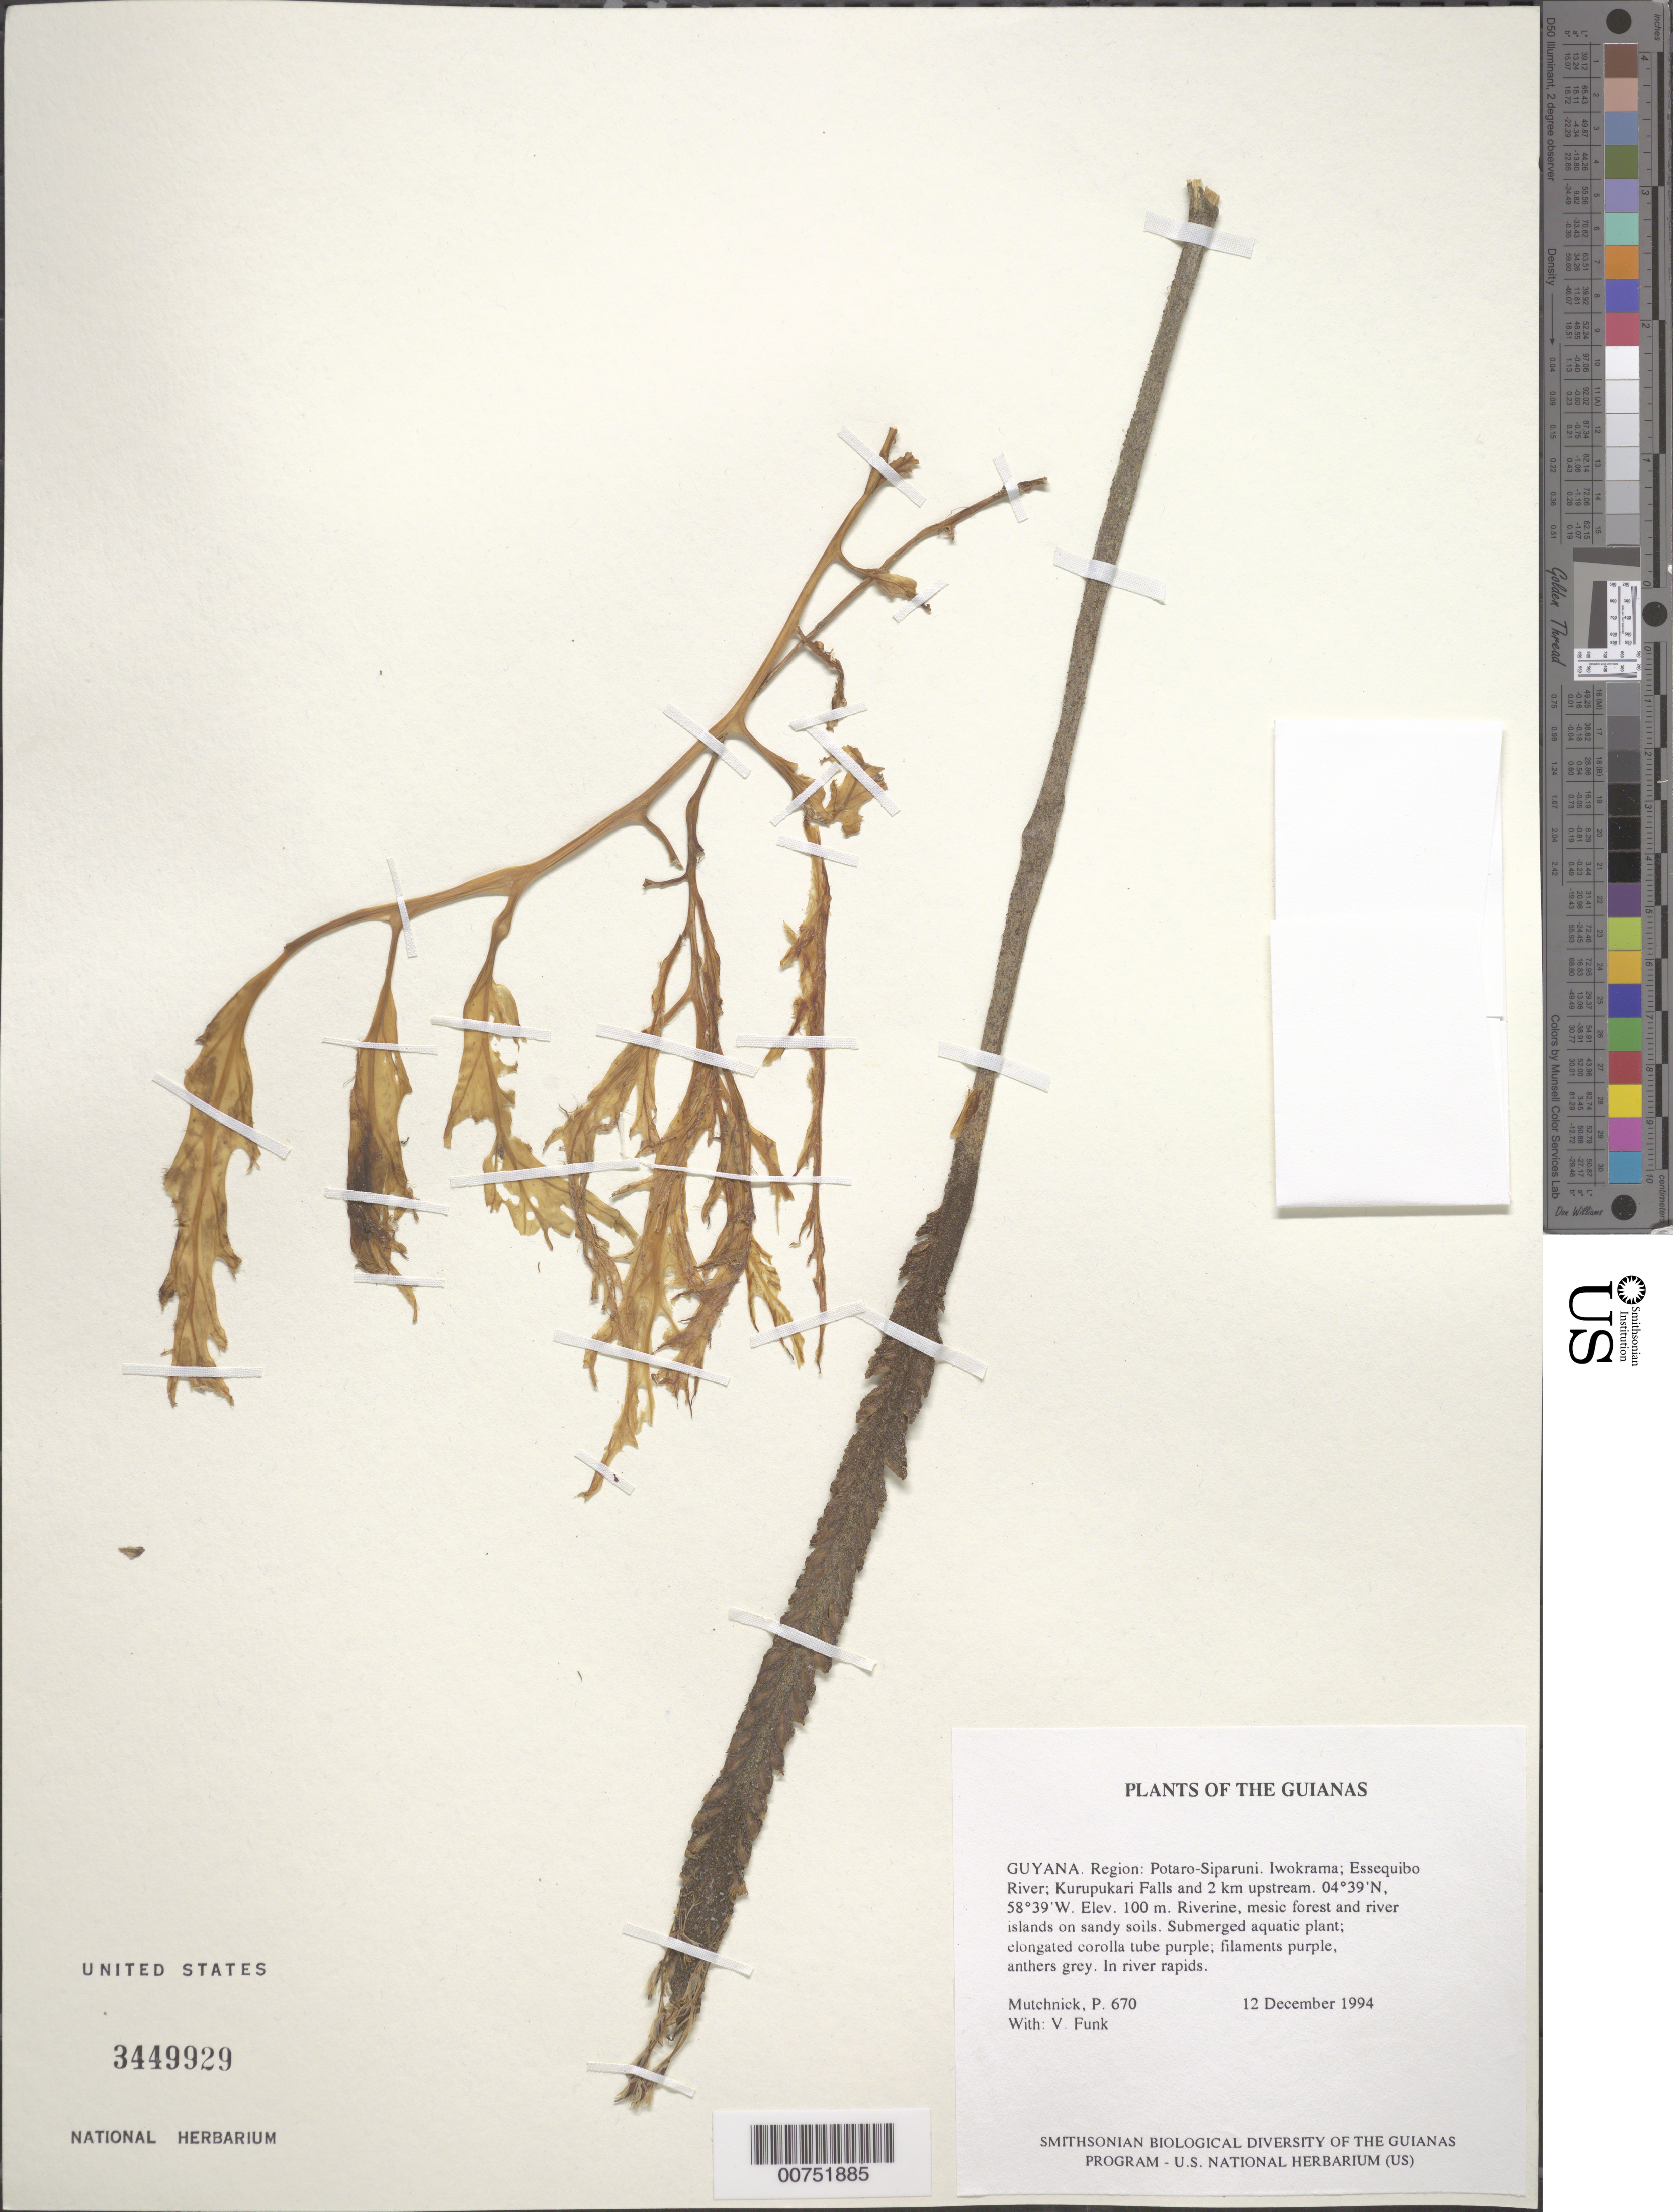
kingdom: Plantae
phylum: Tracheophyta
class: Magnoliopsida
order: Malpighiales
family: Podostemaceae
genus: Mourera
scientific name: Mourera fluviatilis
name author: Aubl.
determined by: Kelloff, Carol L., (US), Smithsonian Institution - National Museum of Natural History (UNITED STATES)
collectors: P. Mutchnick & V. Funk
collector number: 670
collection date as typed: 12 December 1994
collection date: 1994-12-12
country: Guyana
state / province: Potaro-Siparuni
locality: Iwokrama; Essequibo River; Kurupukari Falls and 2 km upstream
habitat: Riverine, mesic forest and river islands on sandy soils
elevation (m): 100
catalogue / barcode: US 3449929